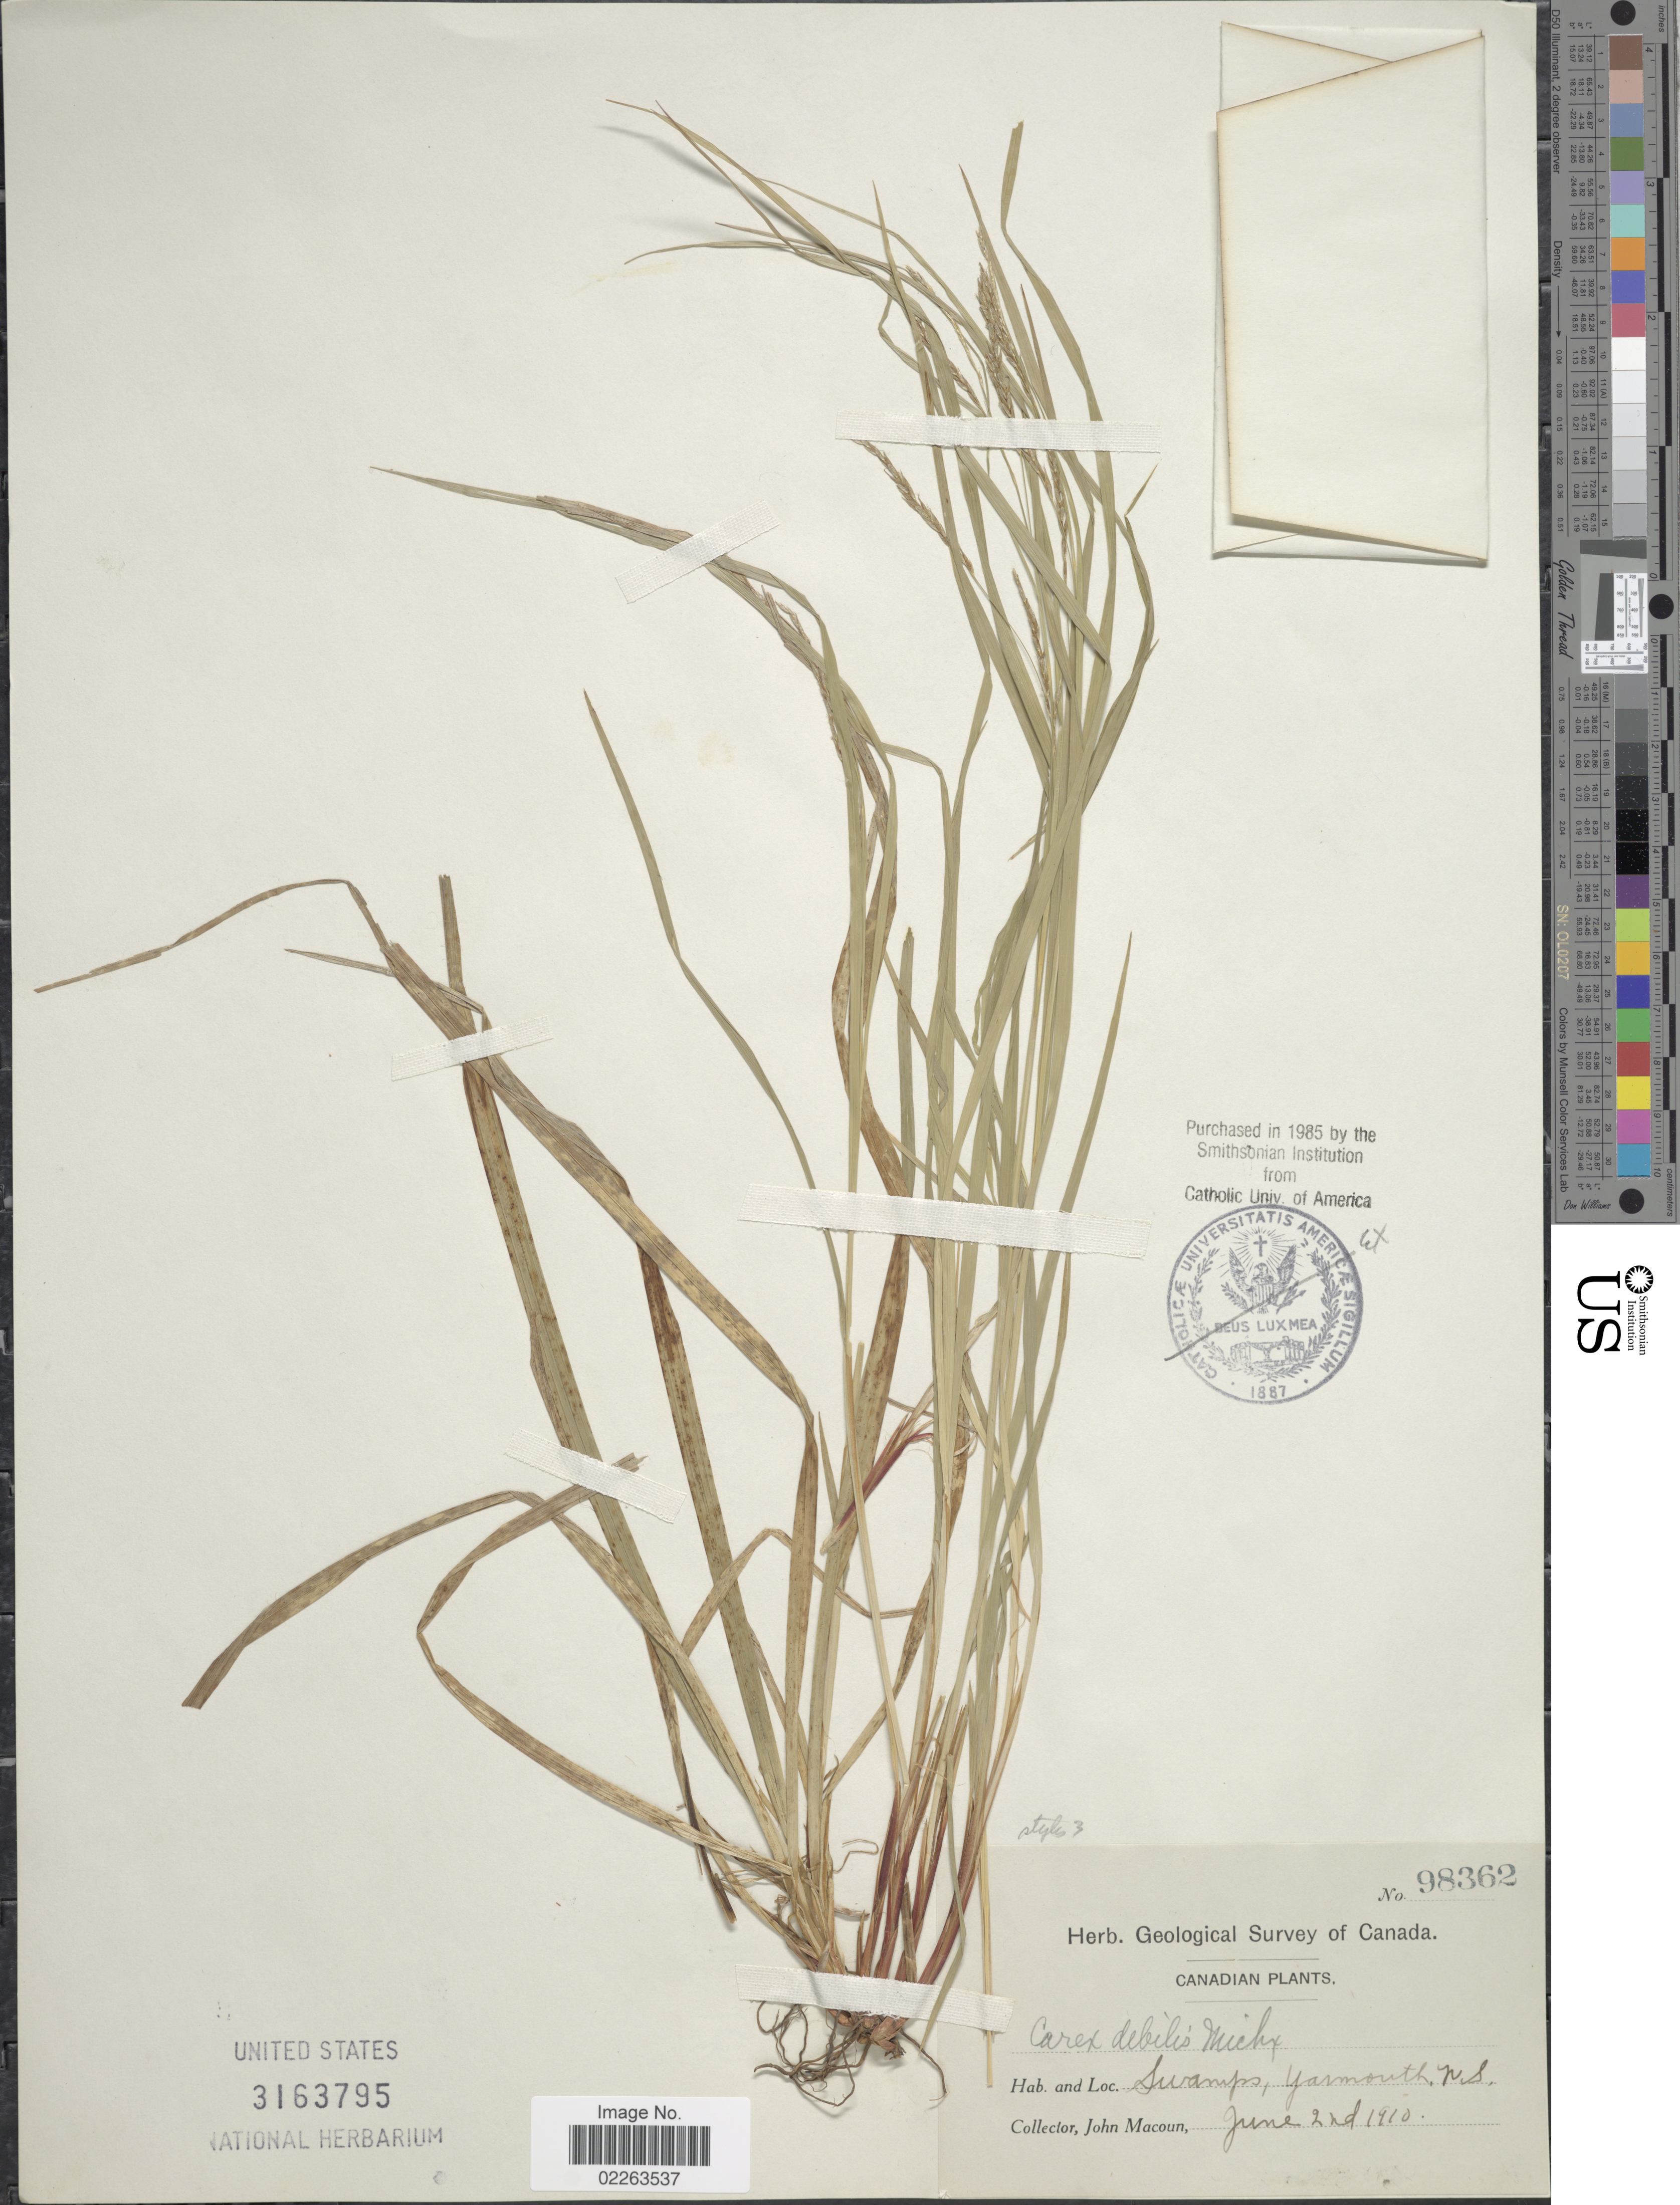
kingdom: Plantae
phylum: Tracheophyta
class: Liliopsida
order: Poales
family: Cyperaceae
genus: Carex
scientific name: Carex debilis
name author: Michx.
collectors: J. Macoun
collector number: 98362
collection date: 1910-06-02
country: Canada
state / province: Nova Scotia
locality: Swamps, Yarmouth,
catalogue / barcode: US 3163795